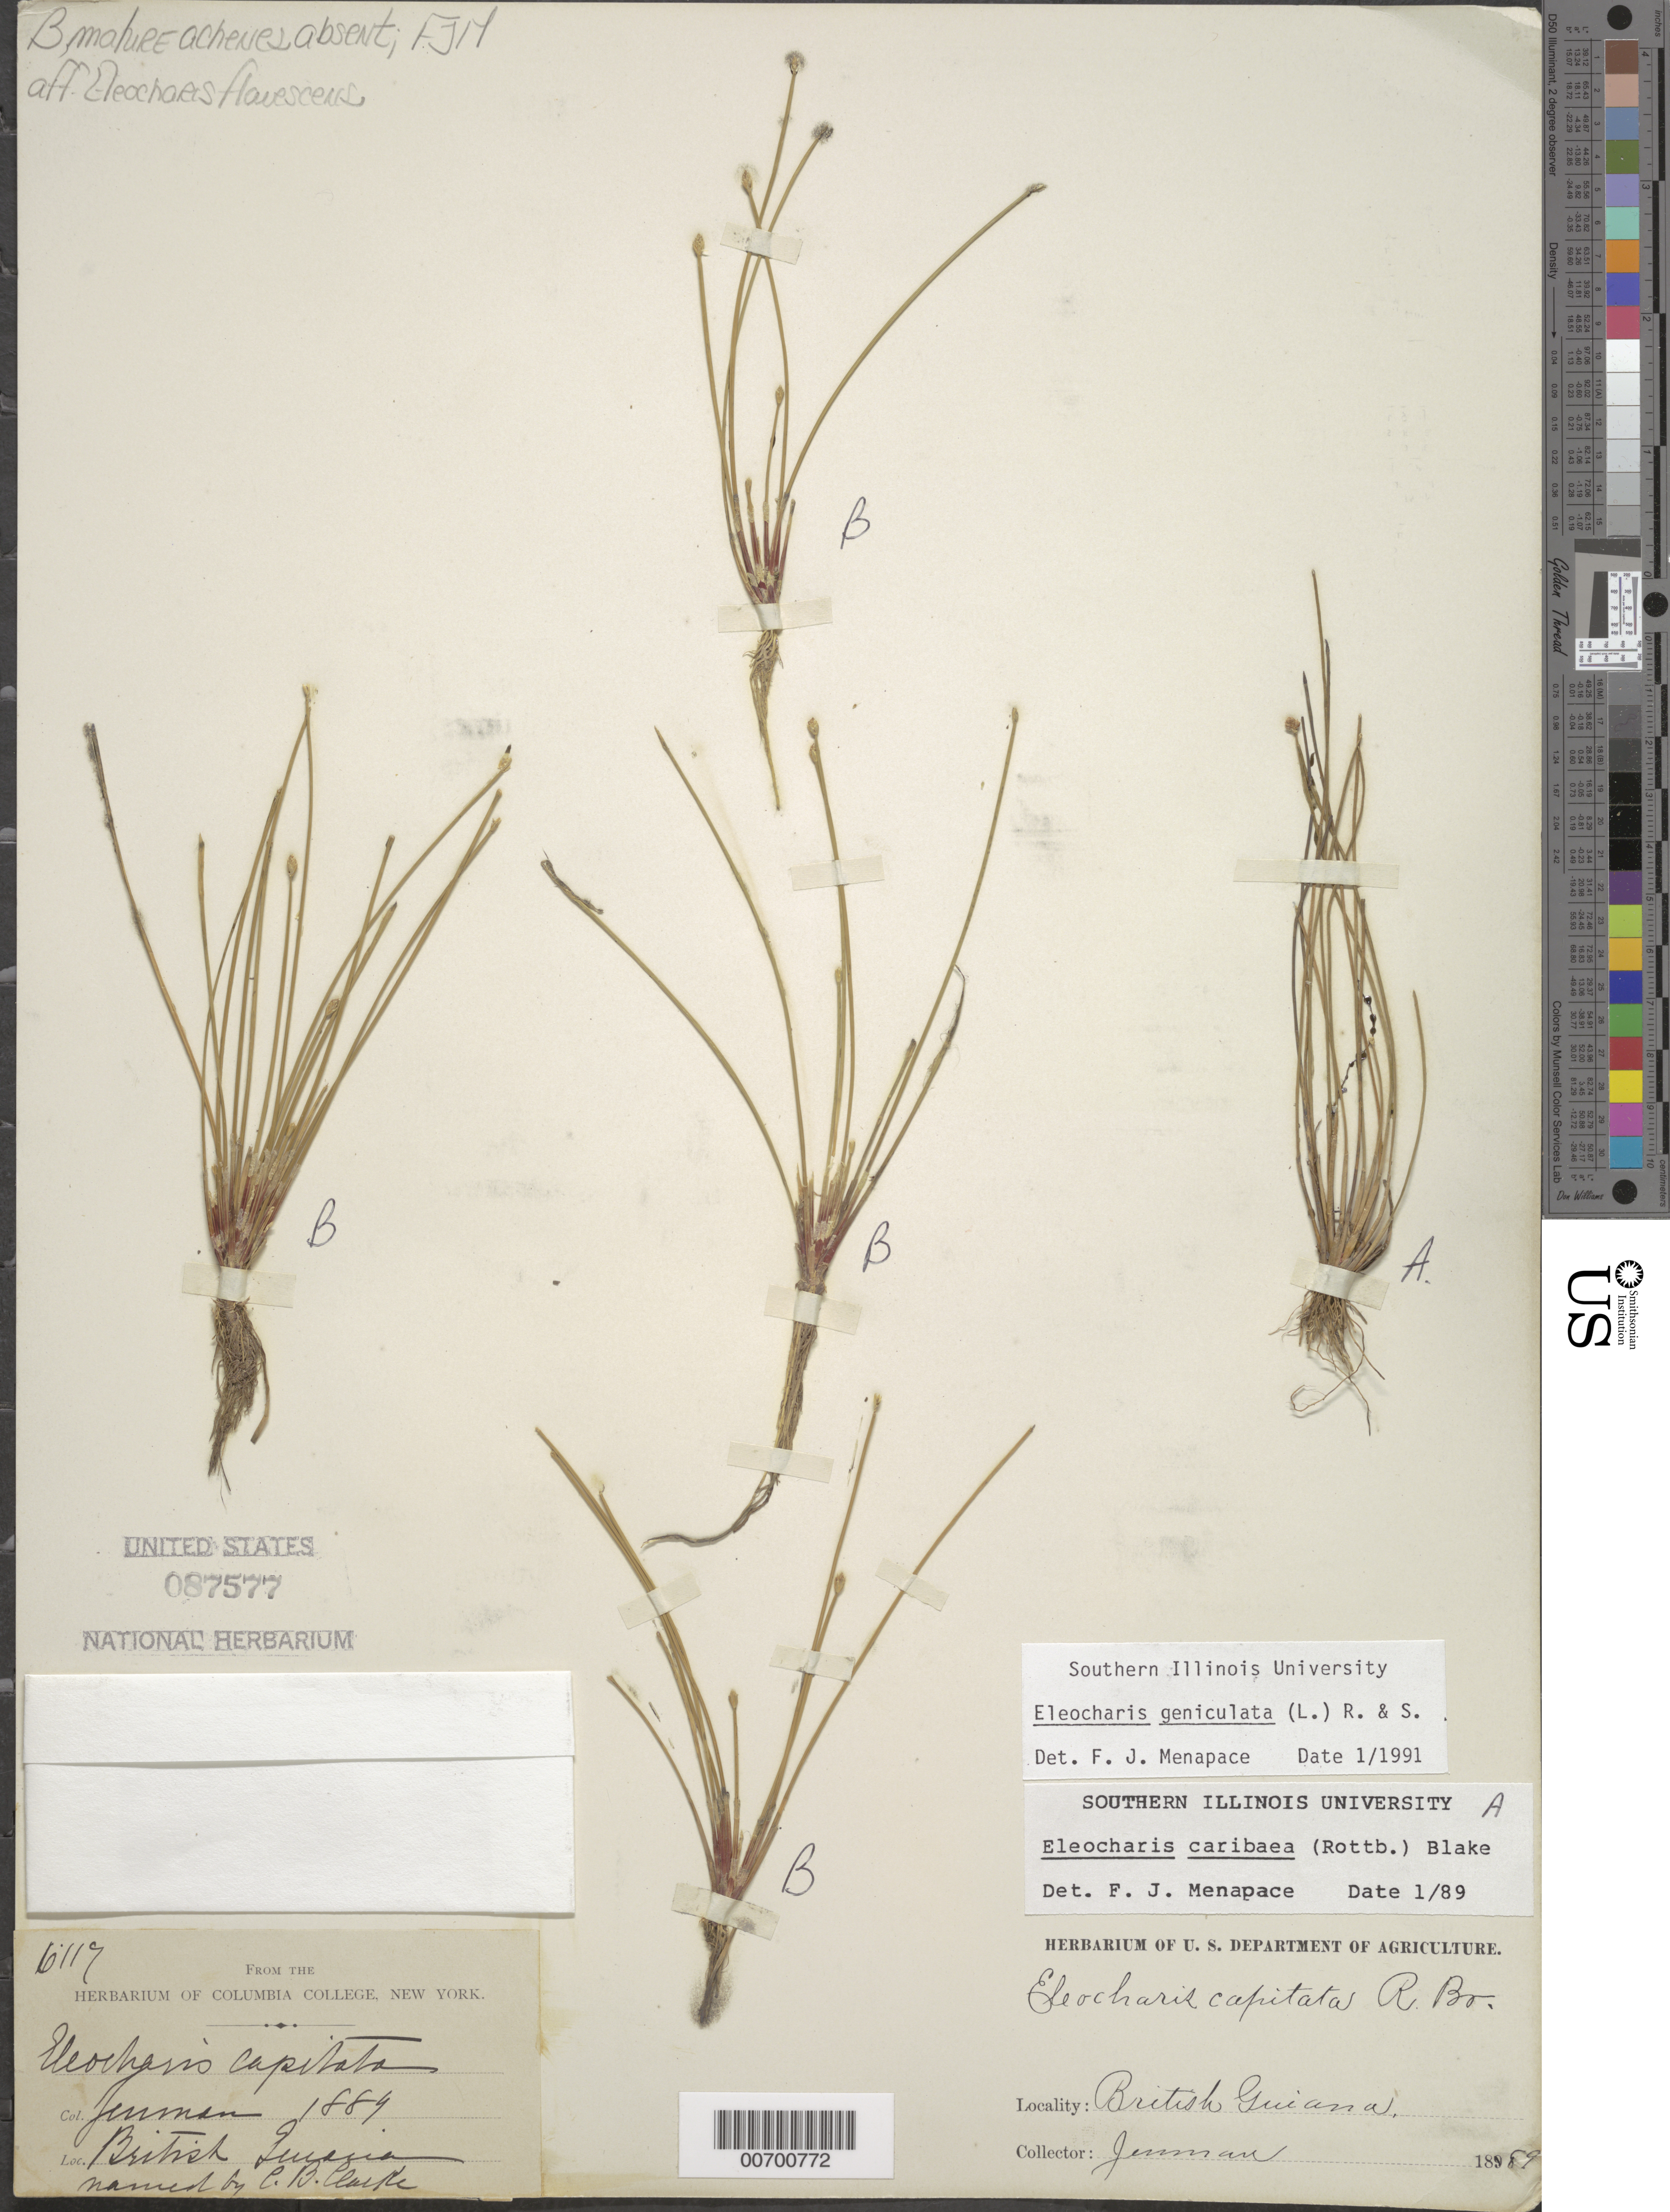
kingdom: Plantae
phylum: Tracheophyta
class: Liliopsida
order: Poales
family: Cyperaceae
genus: Eleocharis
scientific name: Eleocharis geniculata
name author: (L.) Roem. & Schult.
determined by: Menapace, F. J.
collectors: G. S. Jenman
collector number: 6117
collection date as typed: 1889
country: Guyana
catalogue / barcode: US 87577